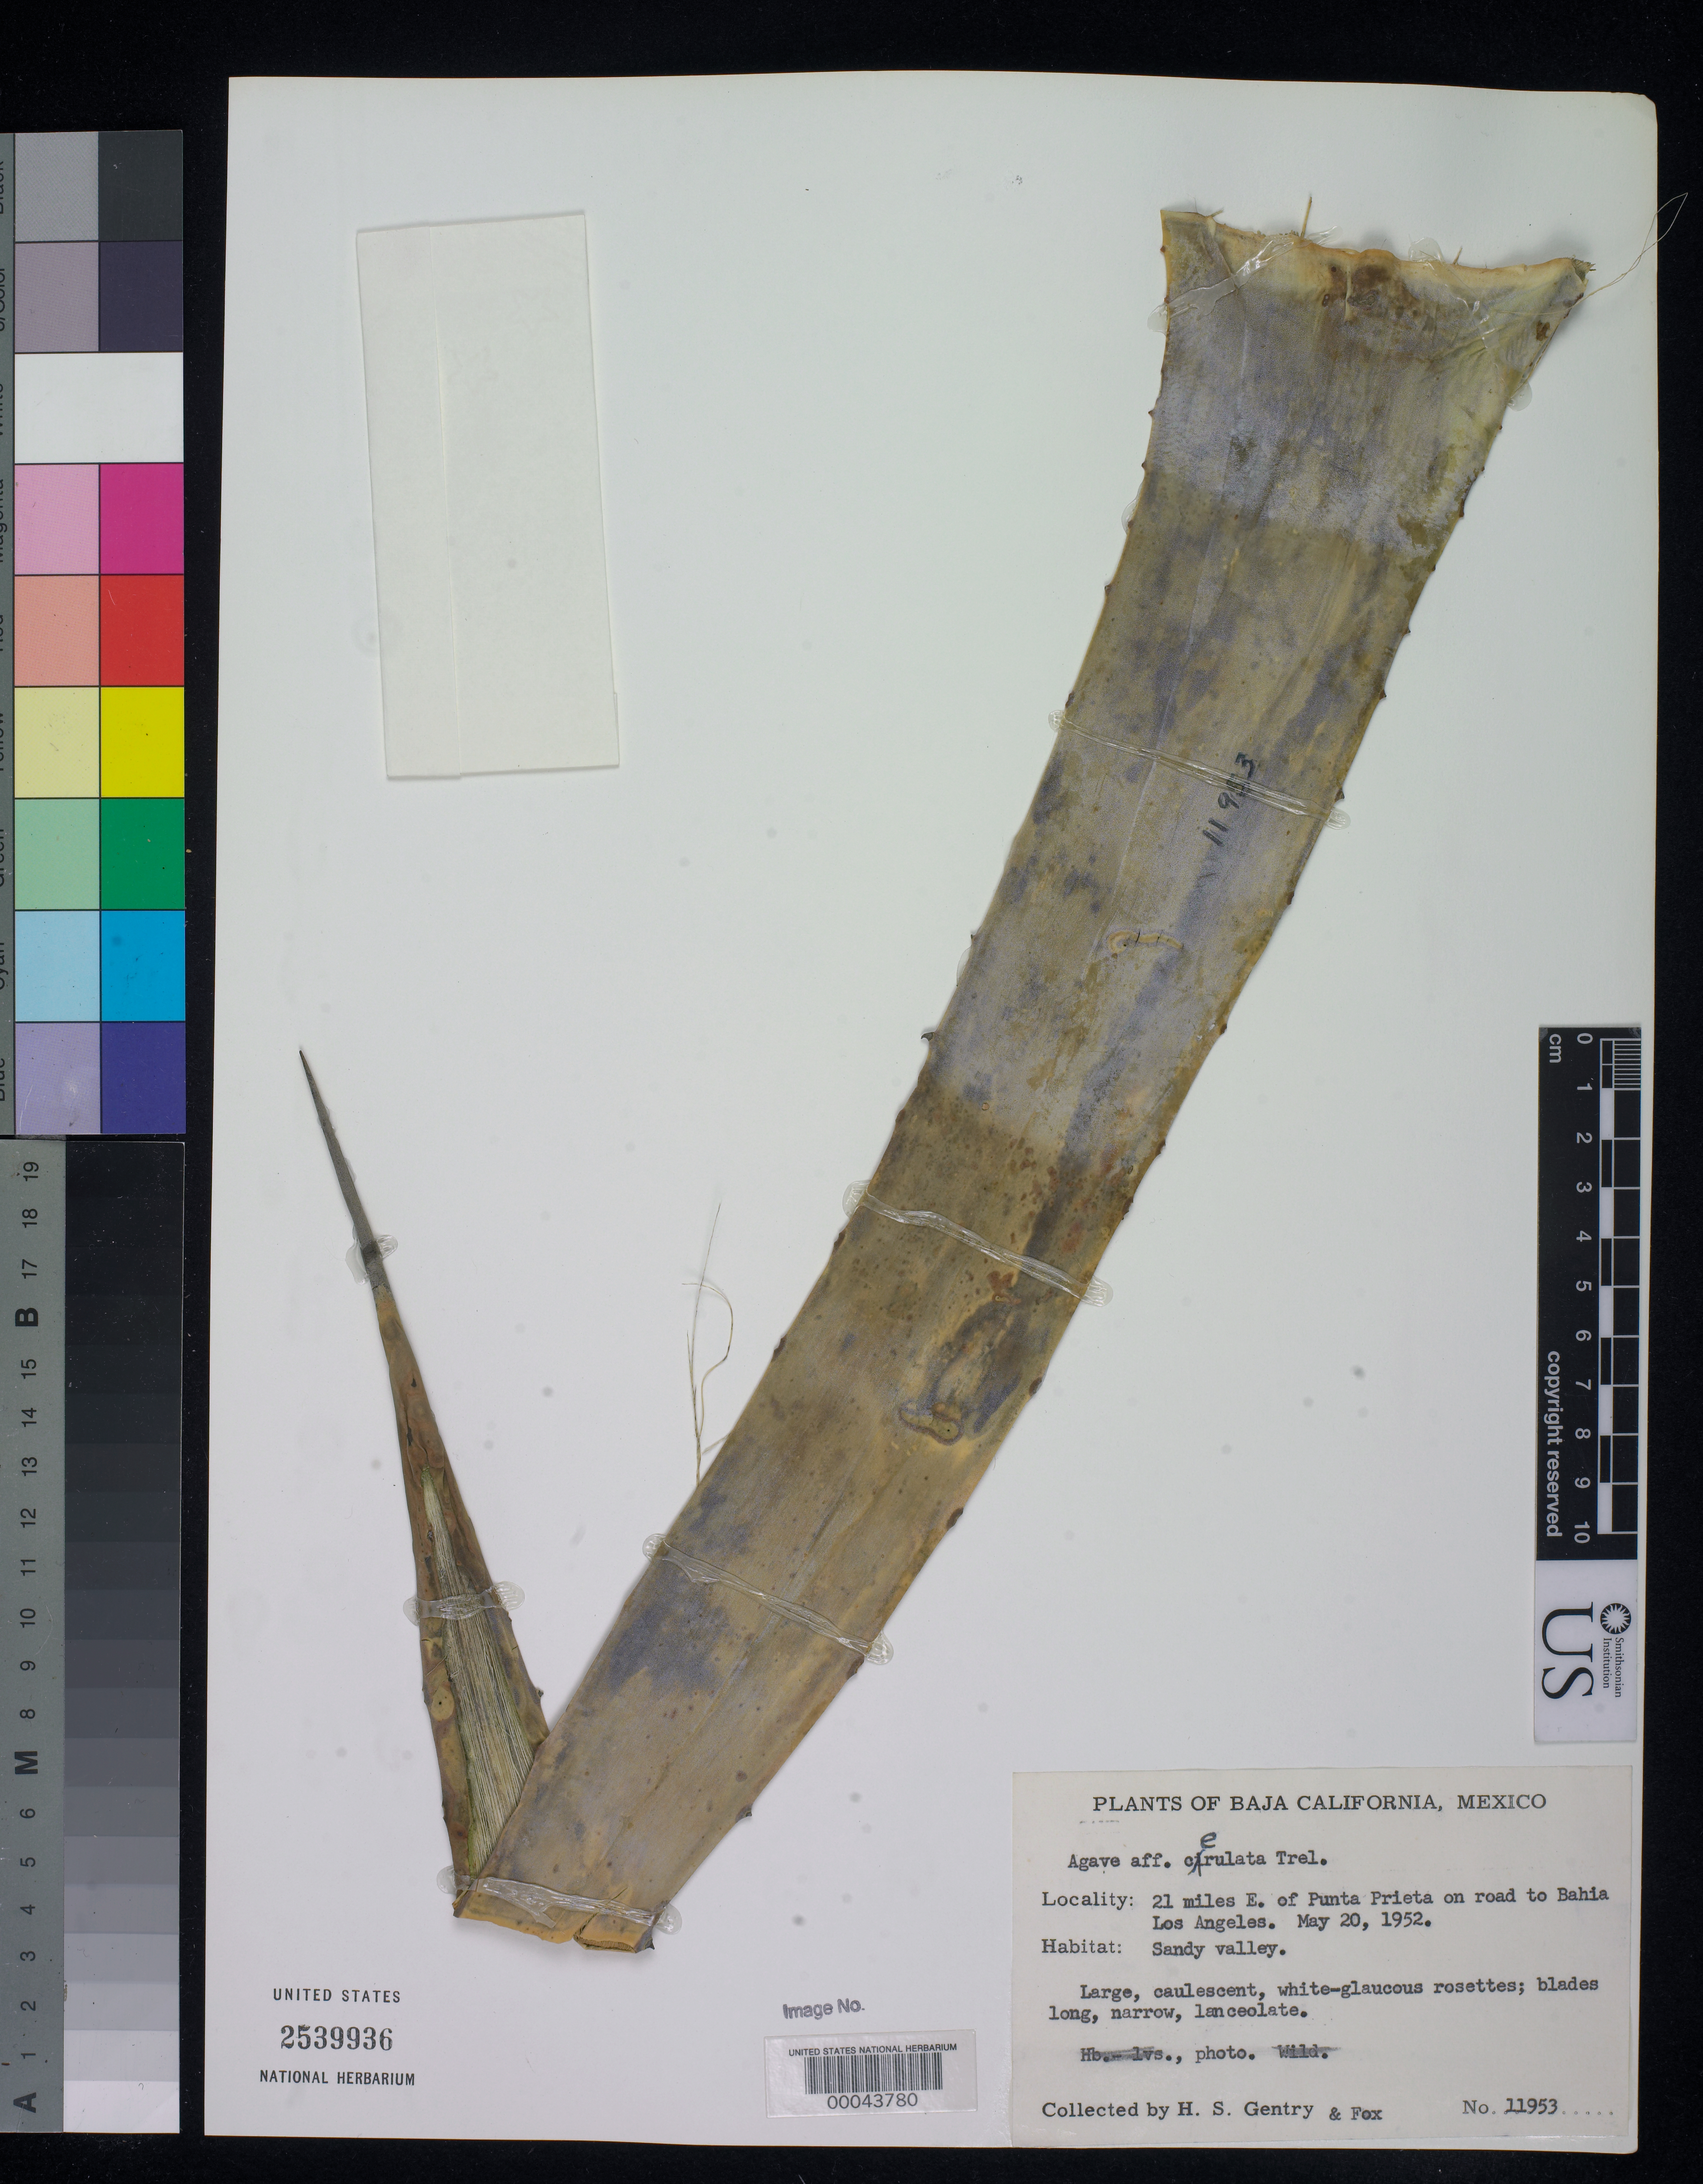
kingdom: Plantae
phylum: Tracheophyta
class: Liliopsida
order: Asparagales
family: Asparagaceae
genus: Agave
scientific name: Agave cerulata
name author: Trel.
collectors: H. S. Gentry & W. B. Fox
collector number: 11953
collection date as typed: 20 May 1952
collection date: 1952-05-20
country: Mexico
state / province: Baja California Norte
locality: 21 mi E of Punta Prieta on road to Bahia Los Angles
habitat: Sandy valley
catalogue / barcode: US 2539936